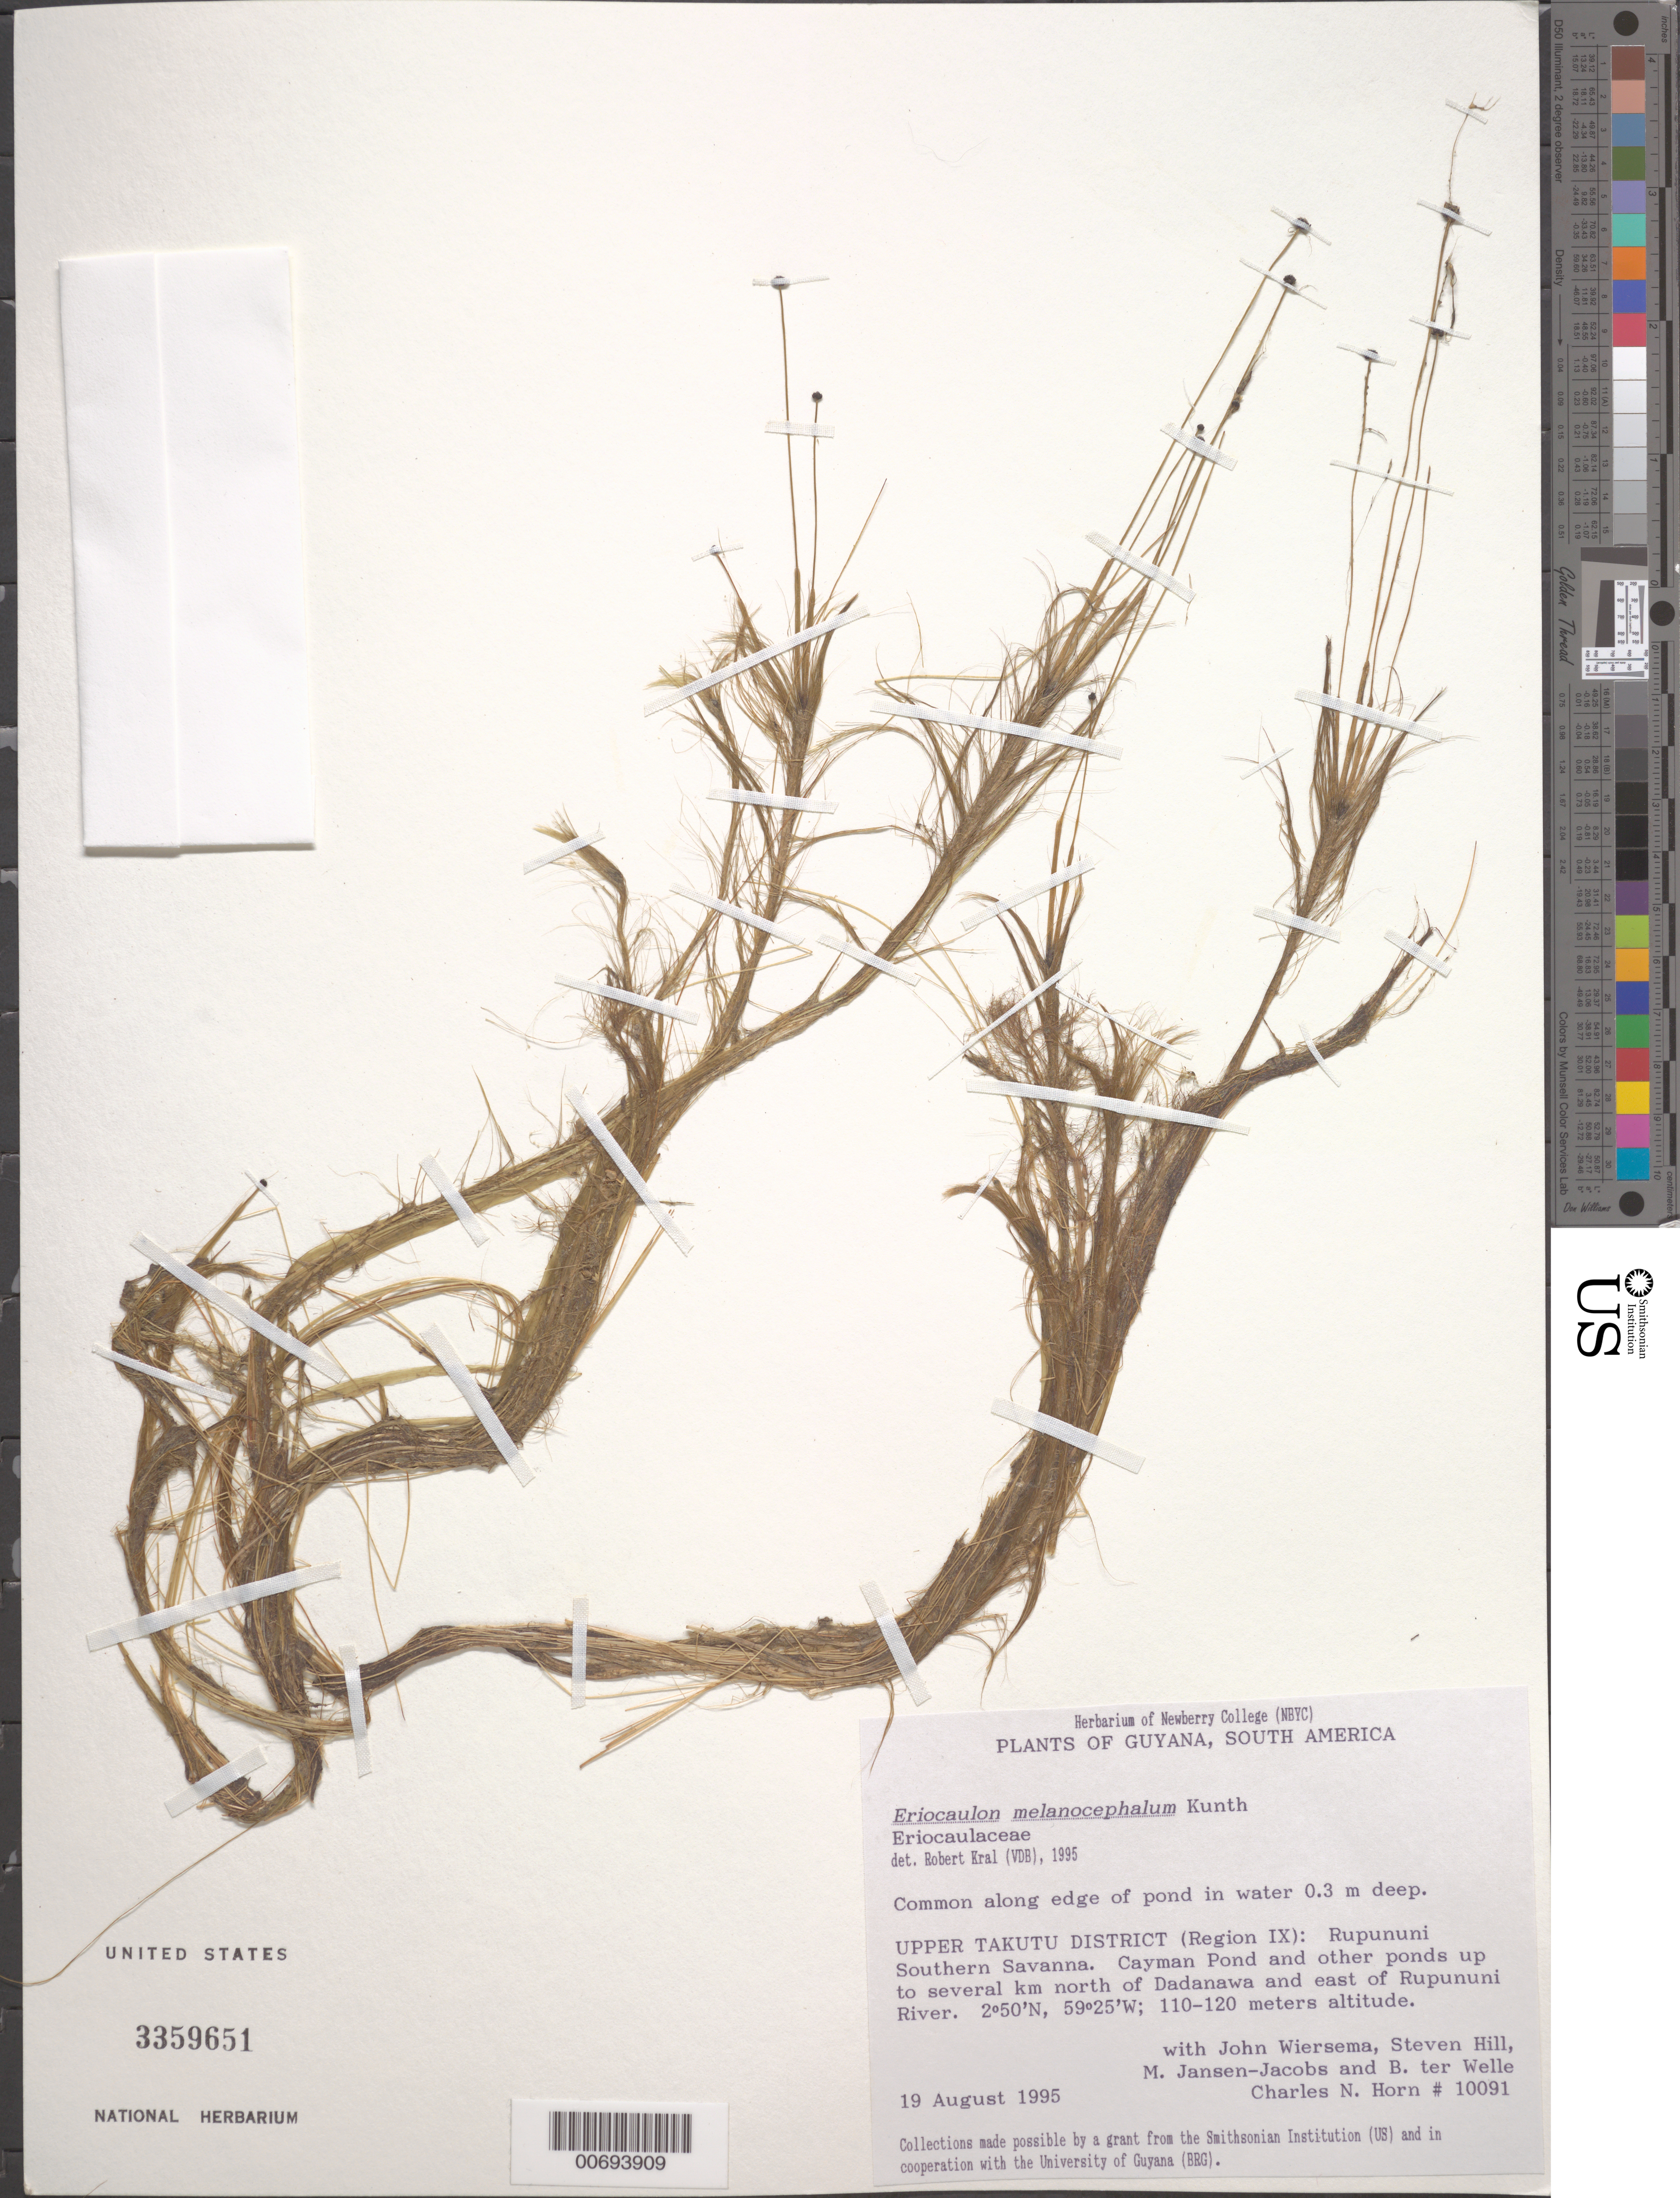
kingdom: Plantae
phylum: Tracheophyta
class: Liliopsida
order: Poales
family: Eriocaulaceae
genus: Eriocaulon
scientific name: Eriocaulon melanocephalum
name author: Kunth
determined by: Kral, Robert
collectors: C. N. Horn, J. H. Wiersema, S. Hill, Kimp, F. M. G. J. (Determiner), Jansen-Jacobs, M. J., (U), Nationaal Herbarium Nederland, Utrecht University branch (Determiner) & B. Welle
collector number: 10091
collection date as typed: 19-Aug-95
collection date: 1995-08-19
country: Guyana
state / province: U. Takutu-U. Essequibo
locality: Rupununi Southern Savanna, Cayman Pond and other ponds up to several km north of Dadanawa and east of Rupununi River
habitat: Pond in water 0.3 m deep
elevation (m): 110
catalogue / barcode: US 3359651